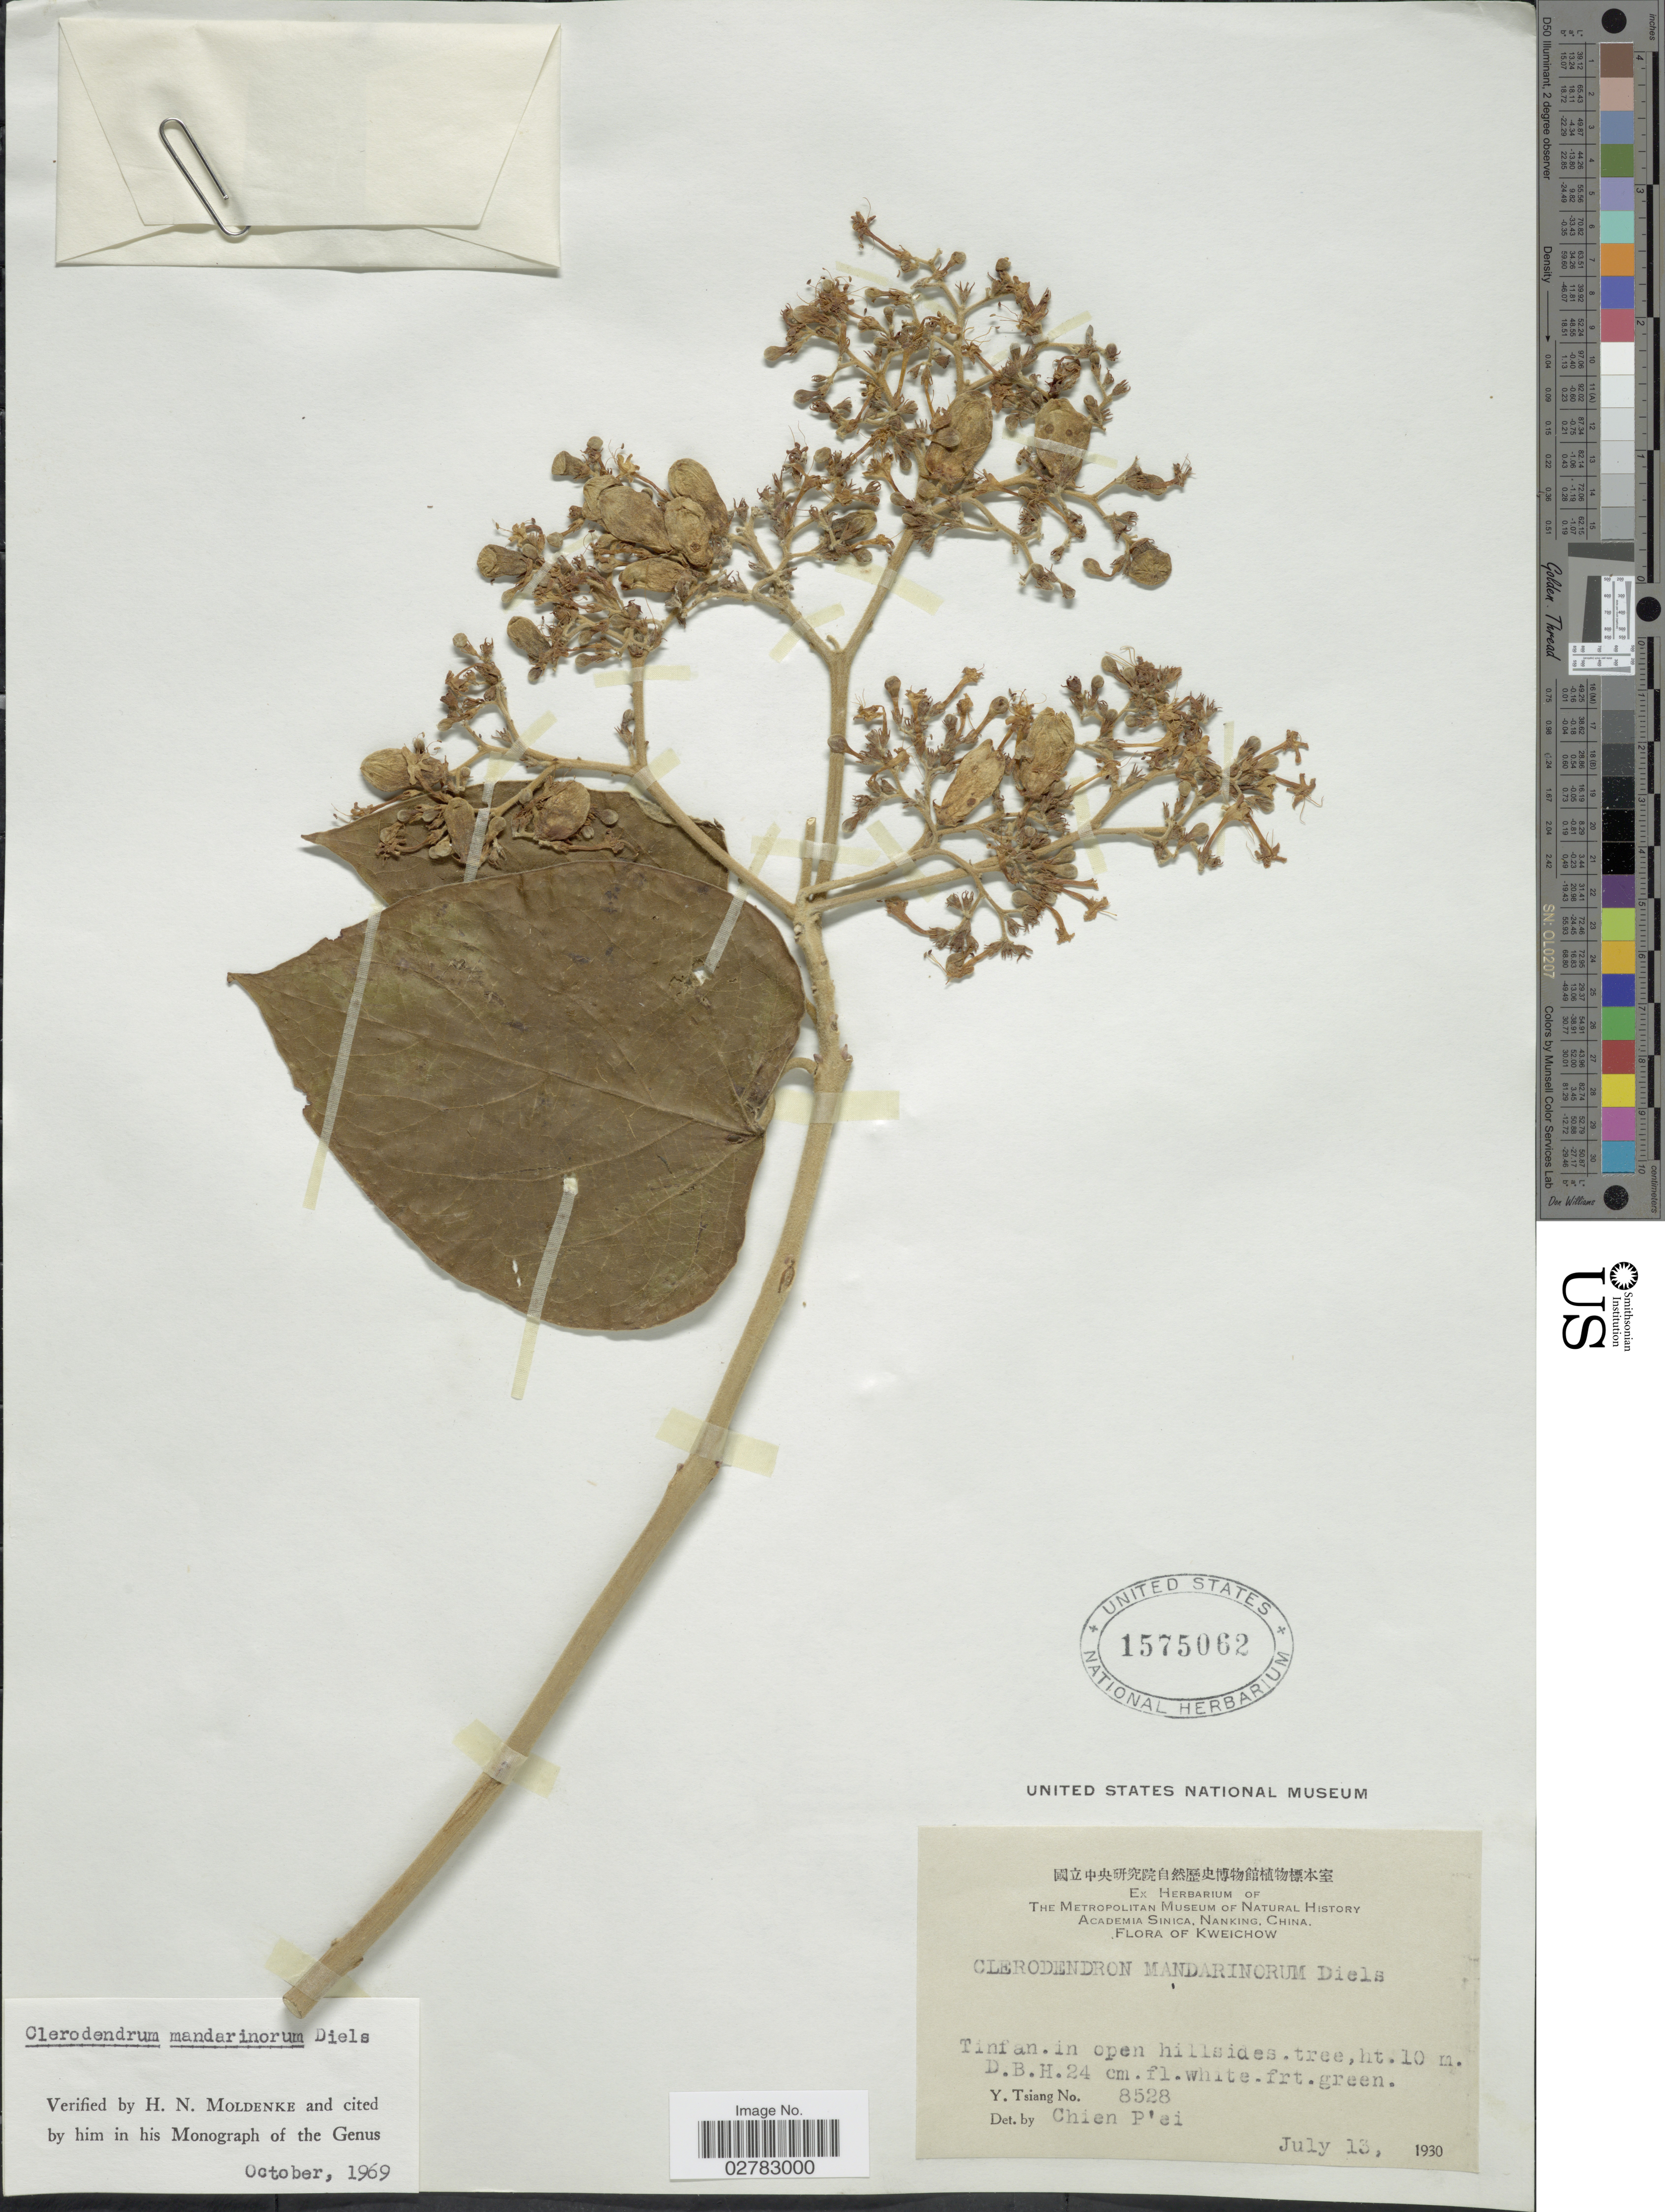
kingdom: Plantae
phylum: Tracheophyta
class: Magnoliopsida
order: Lamiales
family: Lamiaceae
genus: Clerodendrum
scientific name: Clerodendrum mandarinorum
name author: Diels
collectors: Y. Tsiang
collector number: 8528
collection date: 1930-07-13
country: China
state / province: Guizhou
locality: Kweichow.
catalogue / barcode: US 1575062